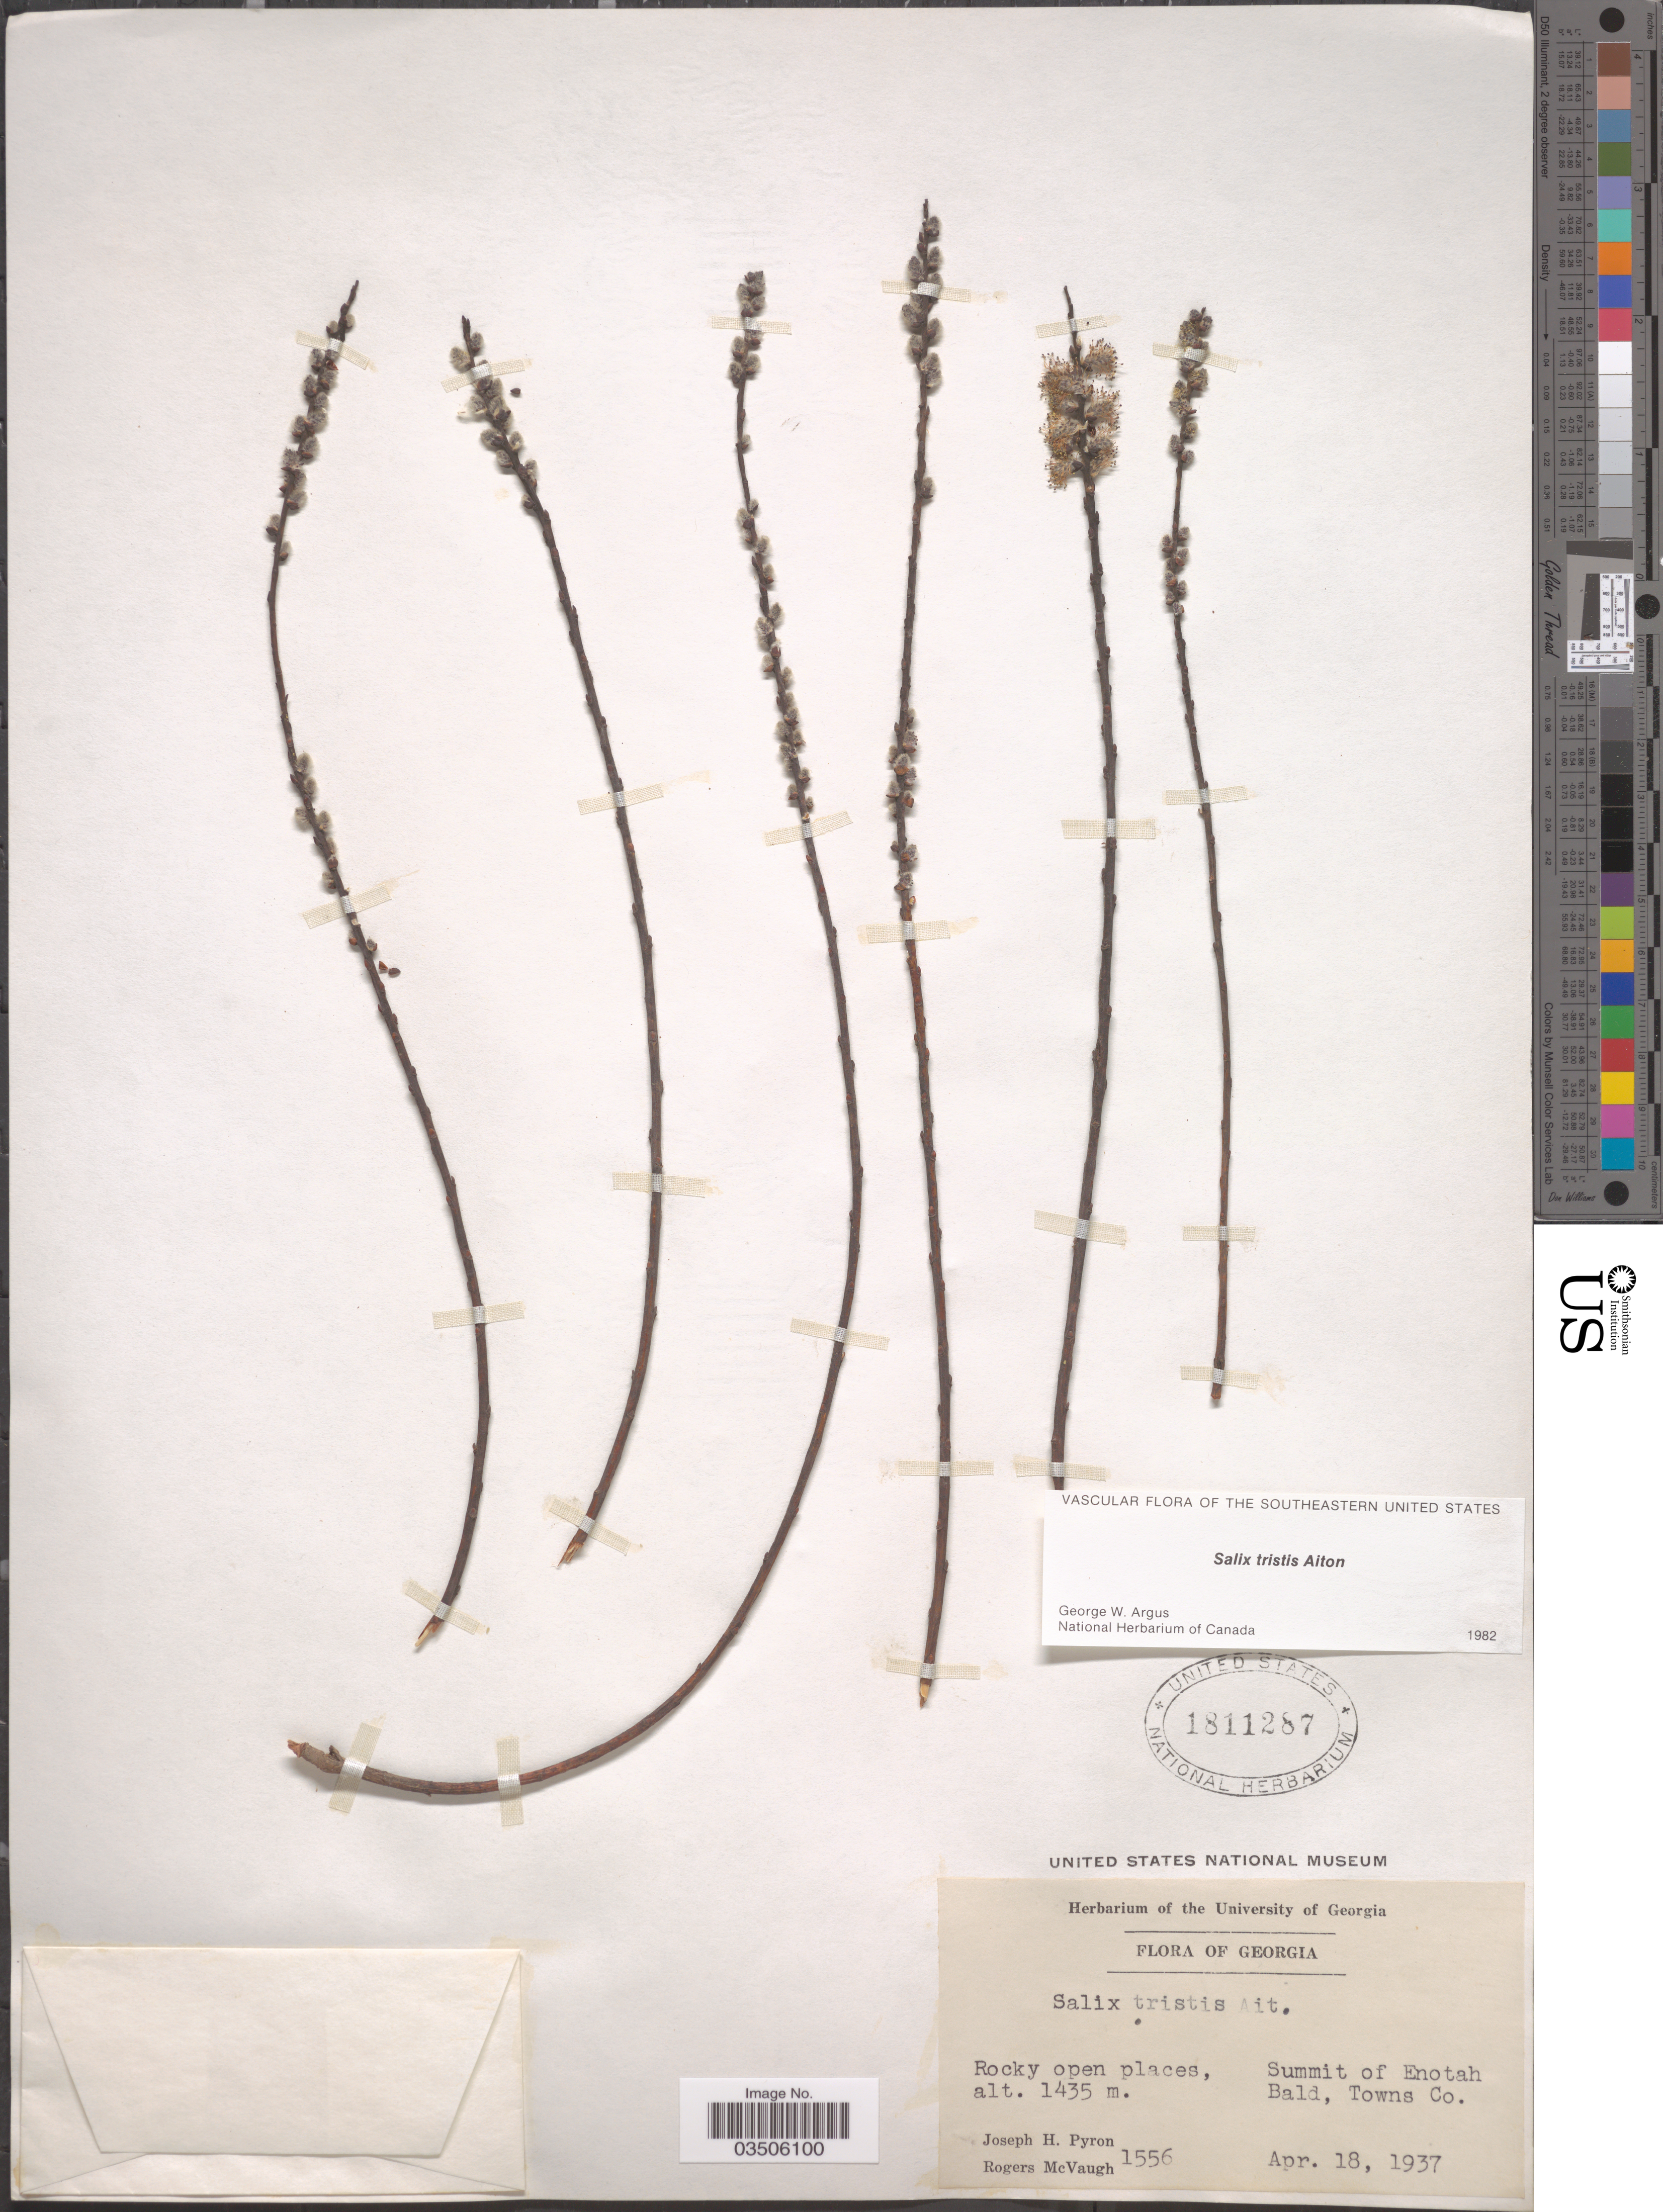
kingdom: Plantae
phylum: Tracheophyta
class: Magnoliopsida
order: Malpighiales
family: Salicaceae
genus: Salix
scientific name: Salix tristis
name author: Aiton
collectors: J. H. Pyron & R. McVaugh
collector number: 1556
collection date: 1937-04-18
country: United States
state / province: Georgia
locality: Summit of Enotah Bald, Towns Co.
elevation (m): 1435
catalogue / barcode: US 1811287